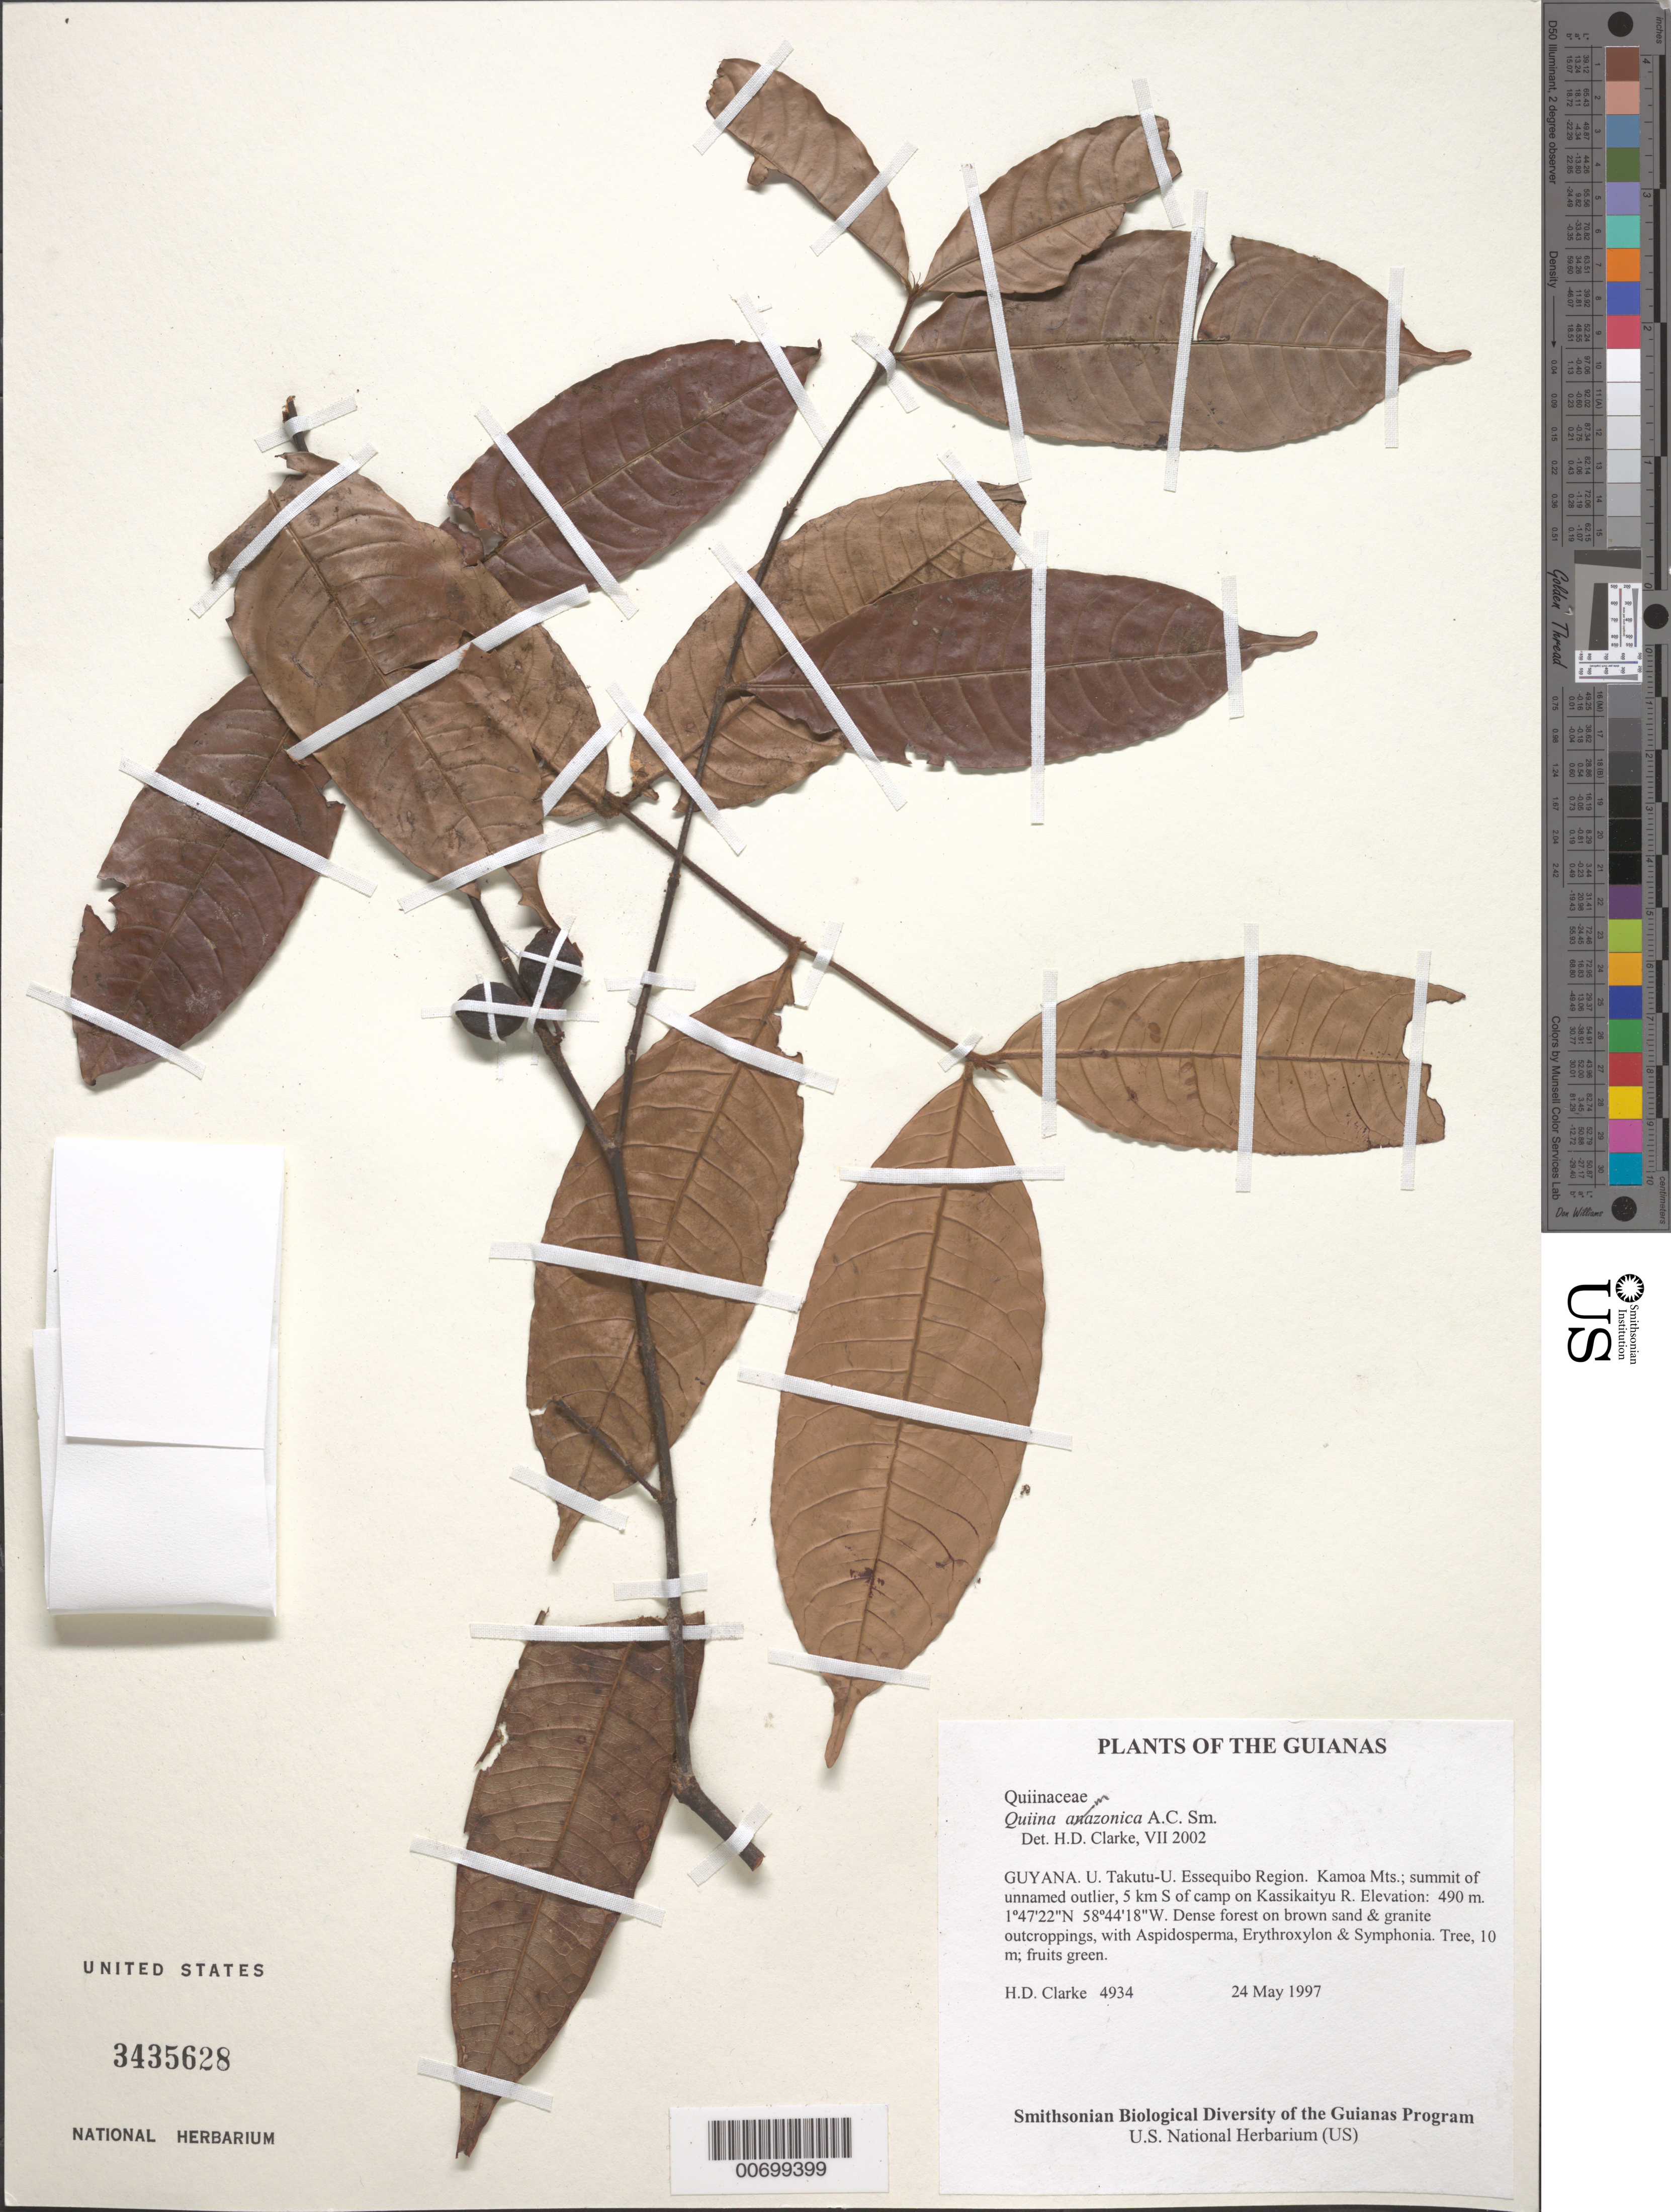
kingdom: Plantae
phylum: Tracheophyta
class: Magnoliopsida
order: Malpighiales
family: Quiinaceae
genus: Quiina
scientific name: Quiina amazonica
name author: A.C. Sm.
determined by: Clarke, H. D., University of North Carolina (Asheville)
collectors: H. D. Clarke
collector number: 4934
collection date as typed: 24 May 1997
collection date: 1997-05-24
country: Guyana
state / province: U. Takutu-U. Essequibo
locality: Kamoa Mts.; summit of unnamed outlier, 5 km S of camp on Kassikaityu R.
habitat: Dense forest on brown sand & granite outcroppings, with Aspidosperma, Erythroxylum & Symphonia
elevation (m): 490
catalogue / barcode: US 3435628